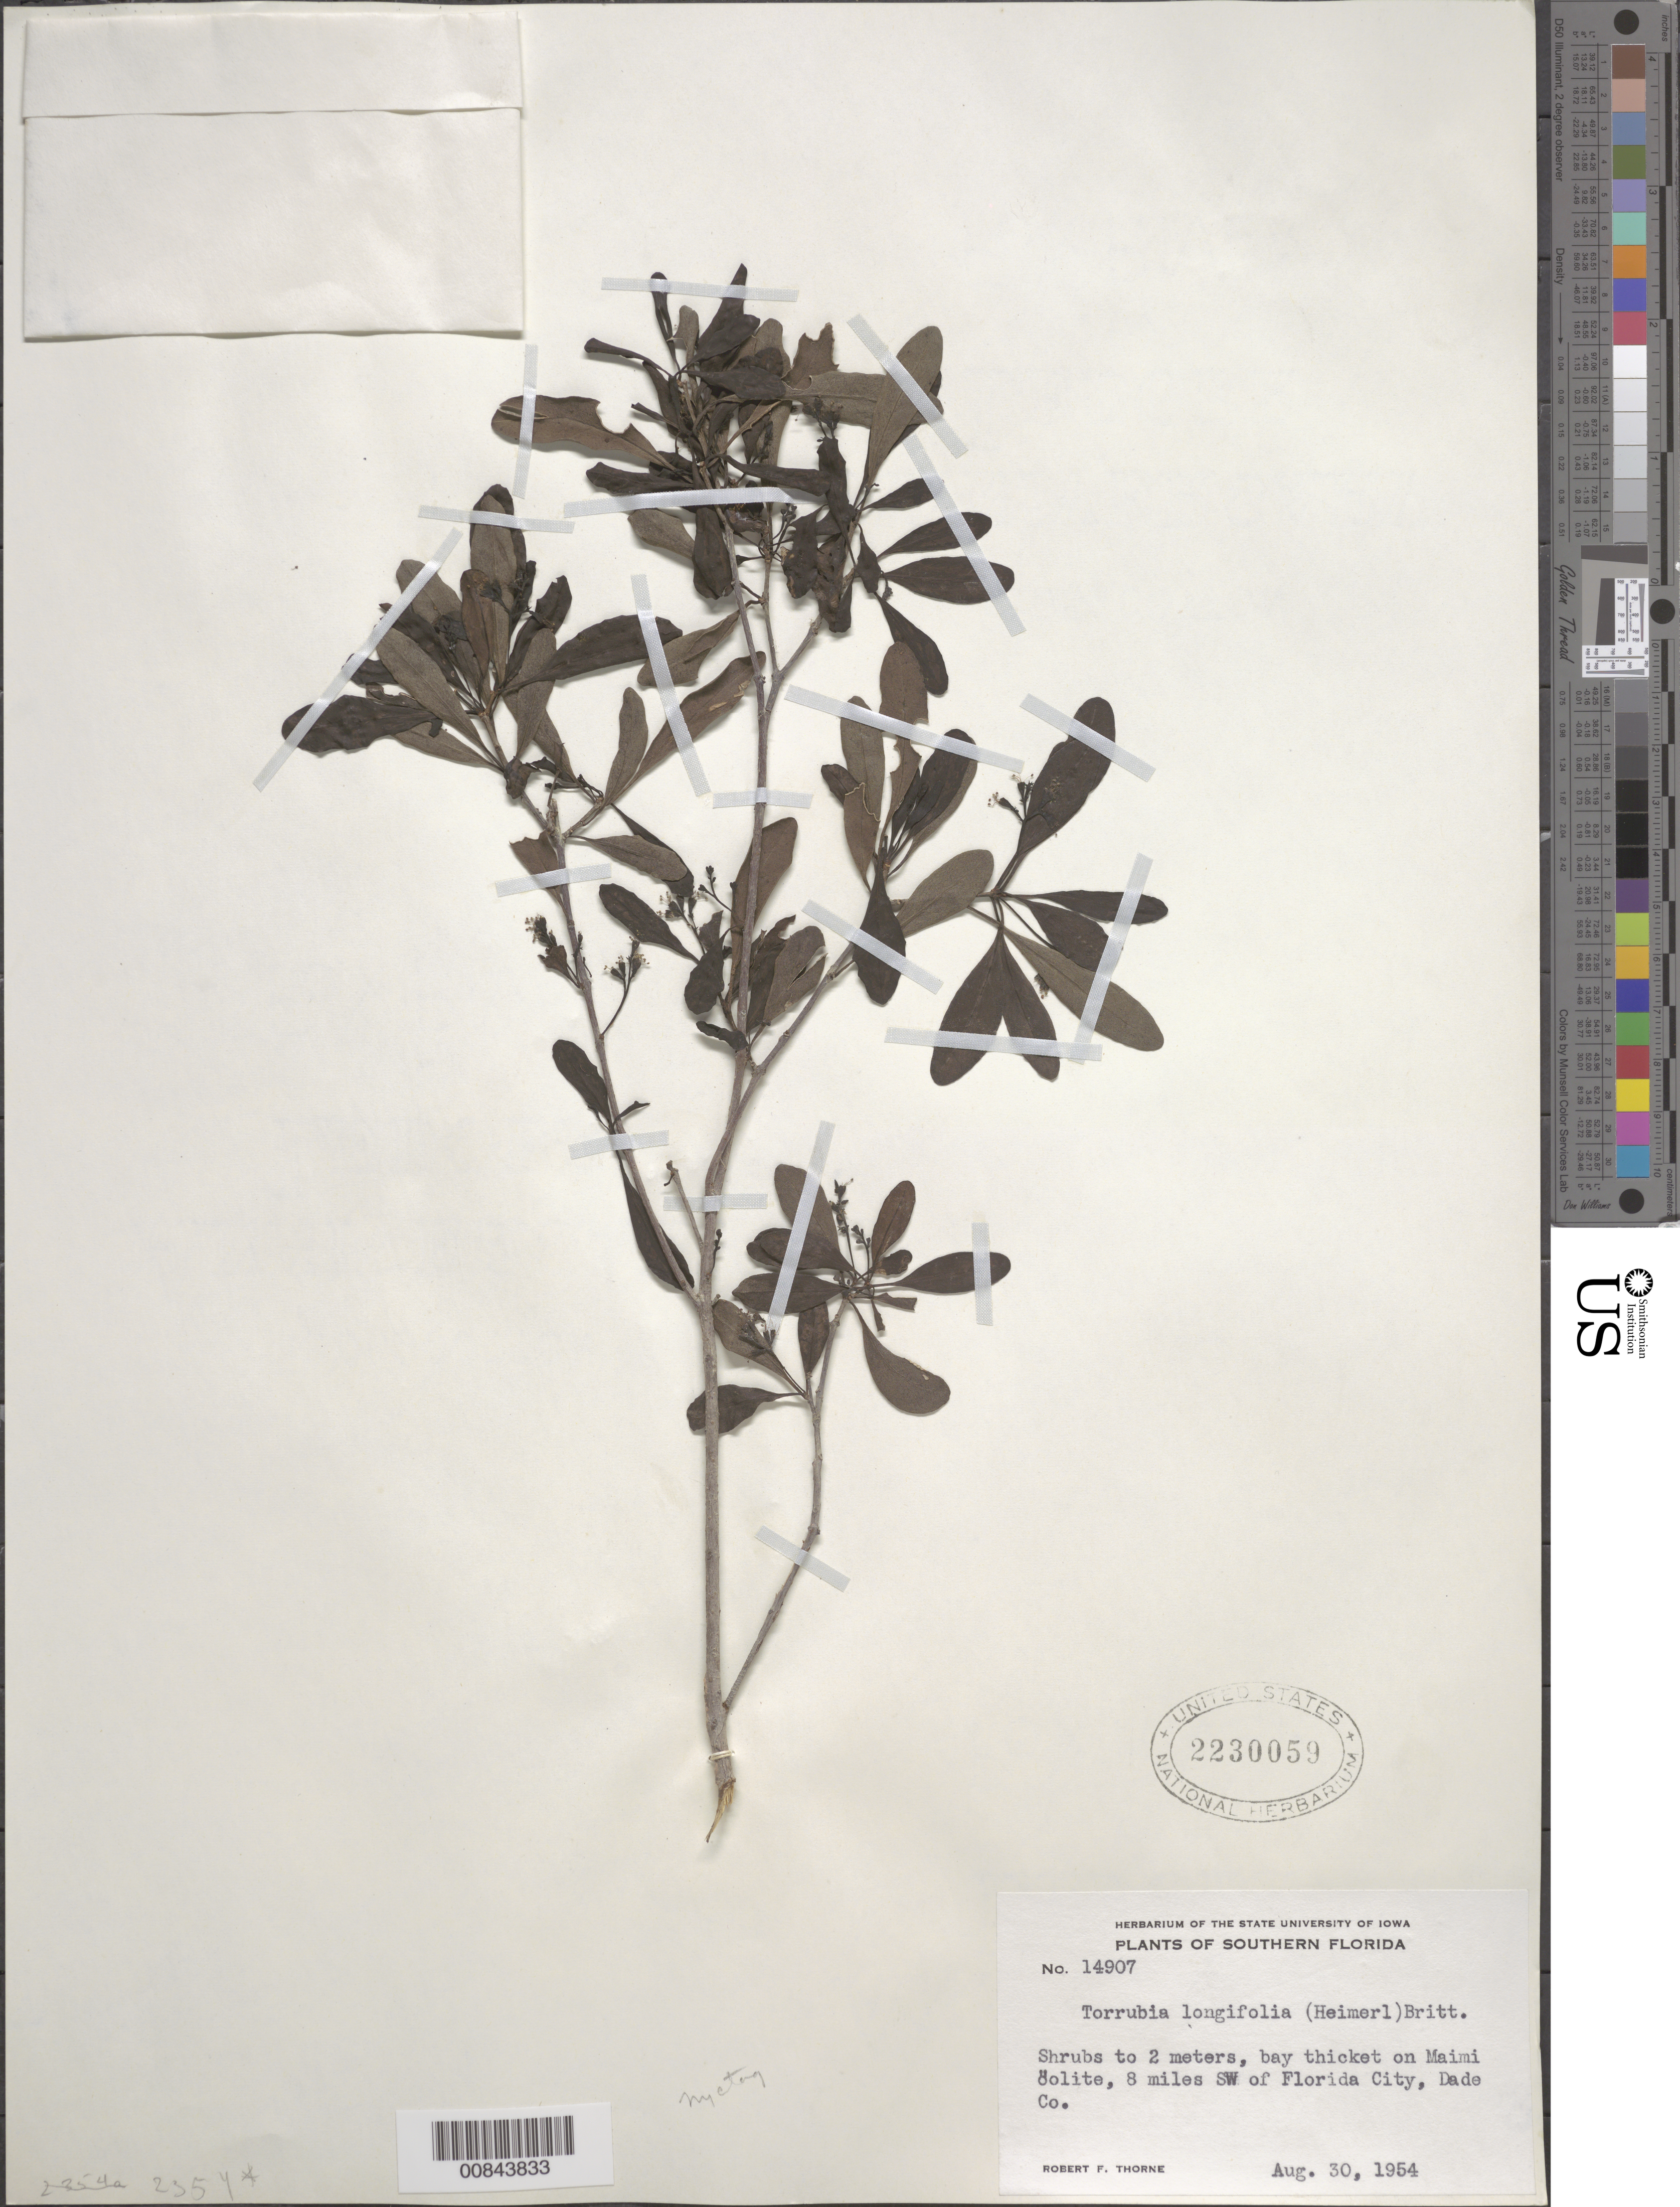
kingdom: Plantae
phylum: Tracheophyta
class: Magnoliopsida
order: Caryophyllales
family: Nyctaginaceae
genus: Guapira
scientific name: Guapira discolor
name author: (Spreng.) Little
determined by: Strong, Mark T., (BOT), Smithsonian Institution - National Museum of Natural History (UNITED STATES)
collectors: R. F. Thorne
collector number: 14907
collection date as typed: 30 Aug 1954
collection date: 1954-08-30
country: United States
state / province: Florida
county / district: Dade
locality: Miami, SW of Florida City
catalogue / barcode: US 2230059